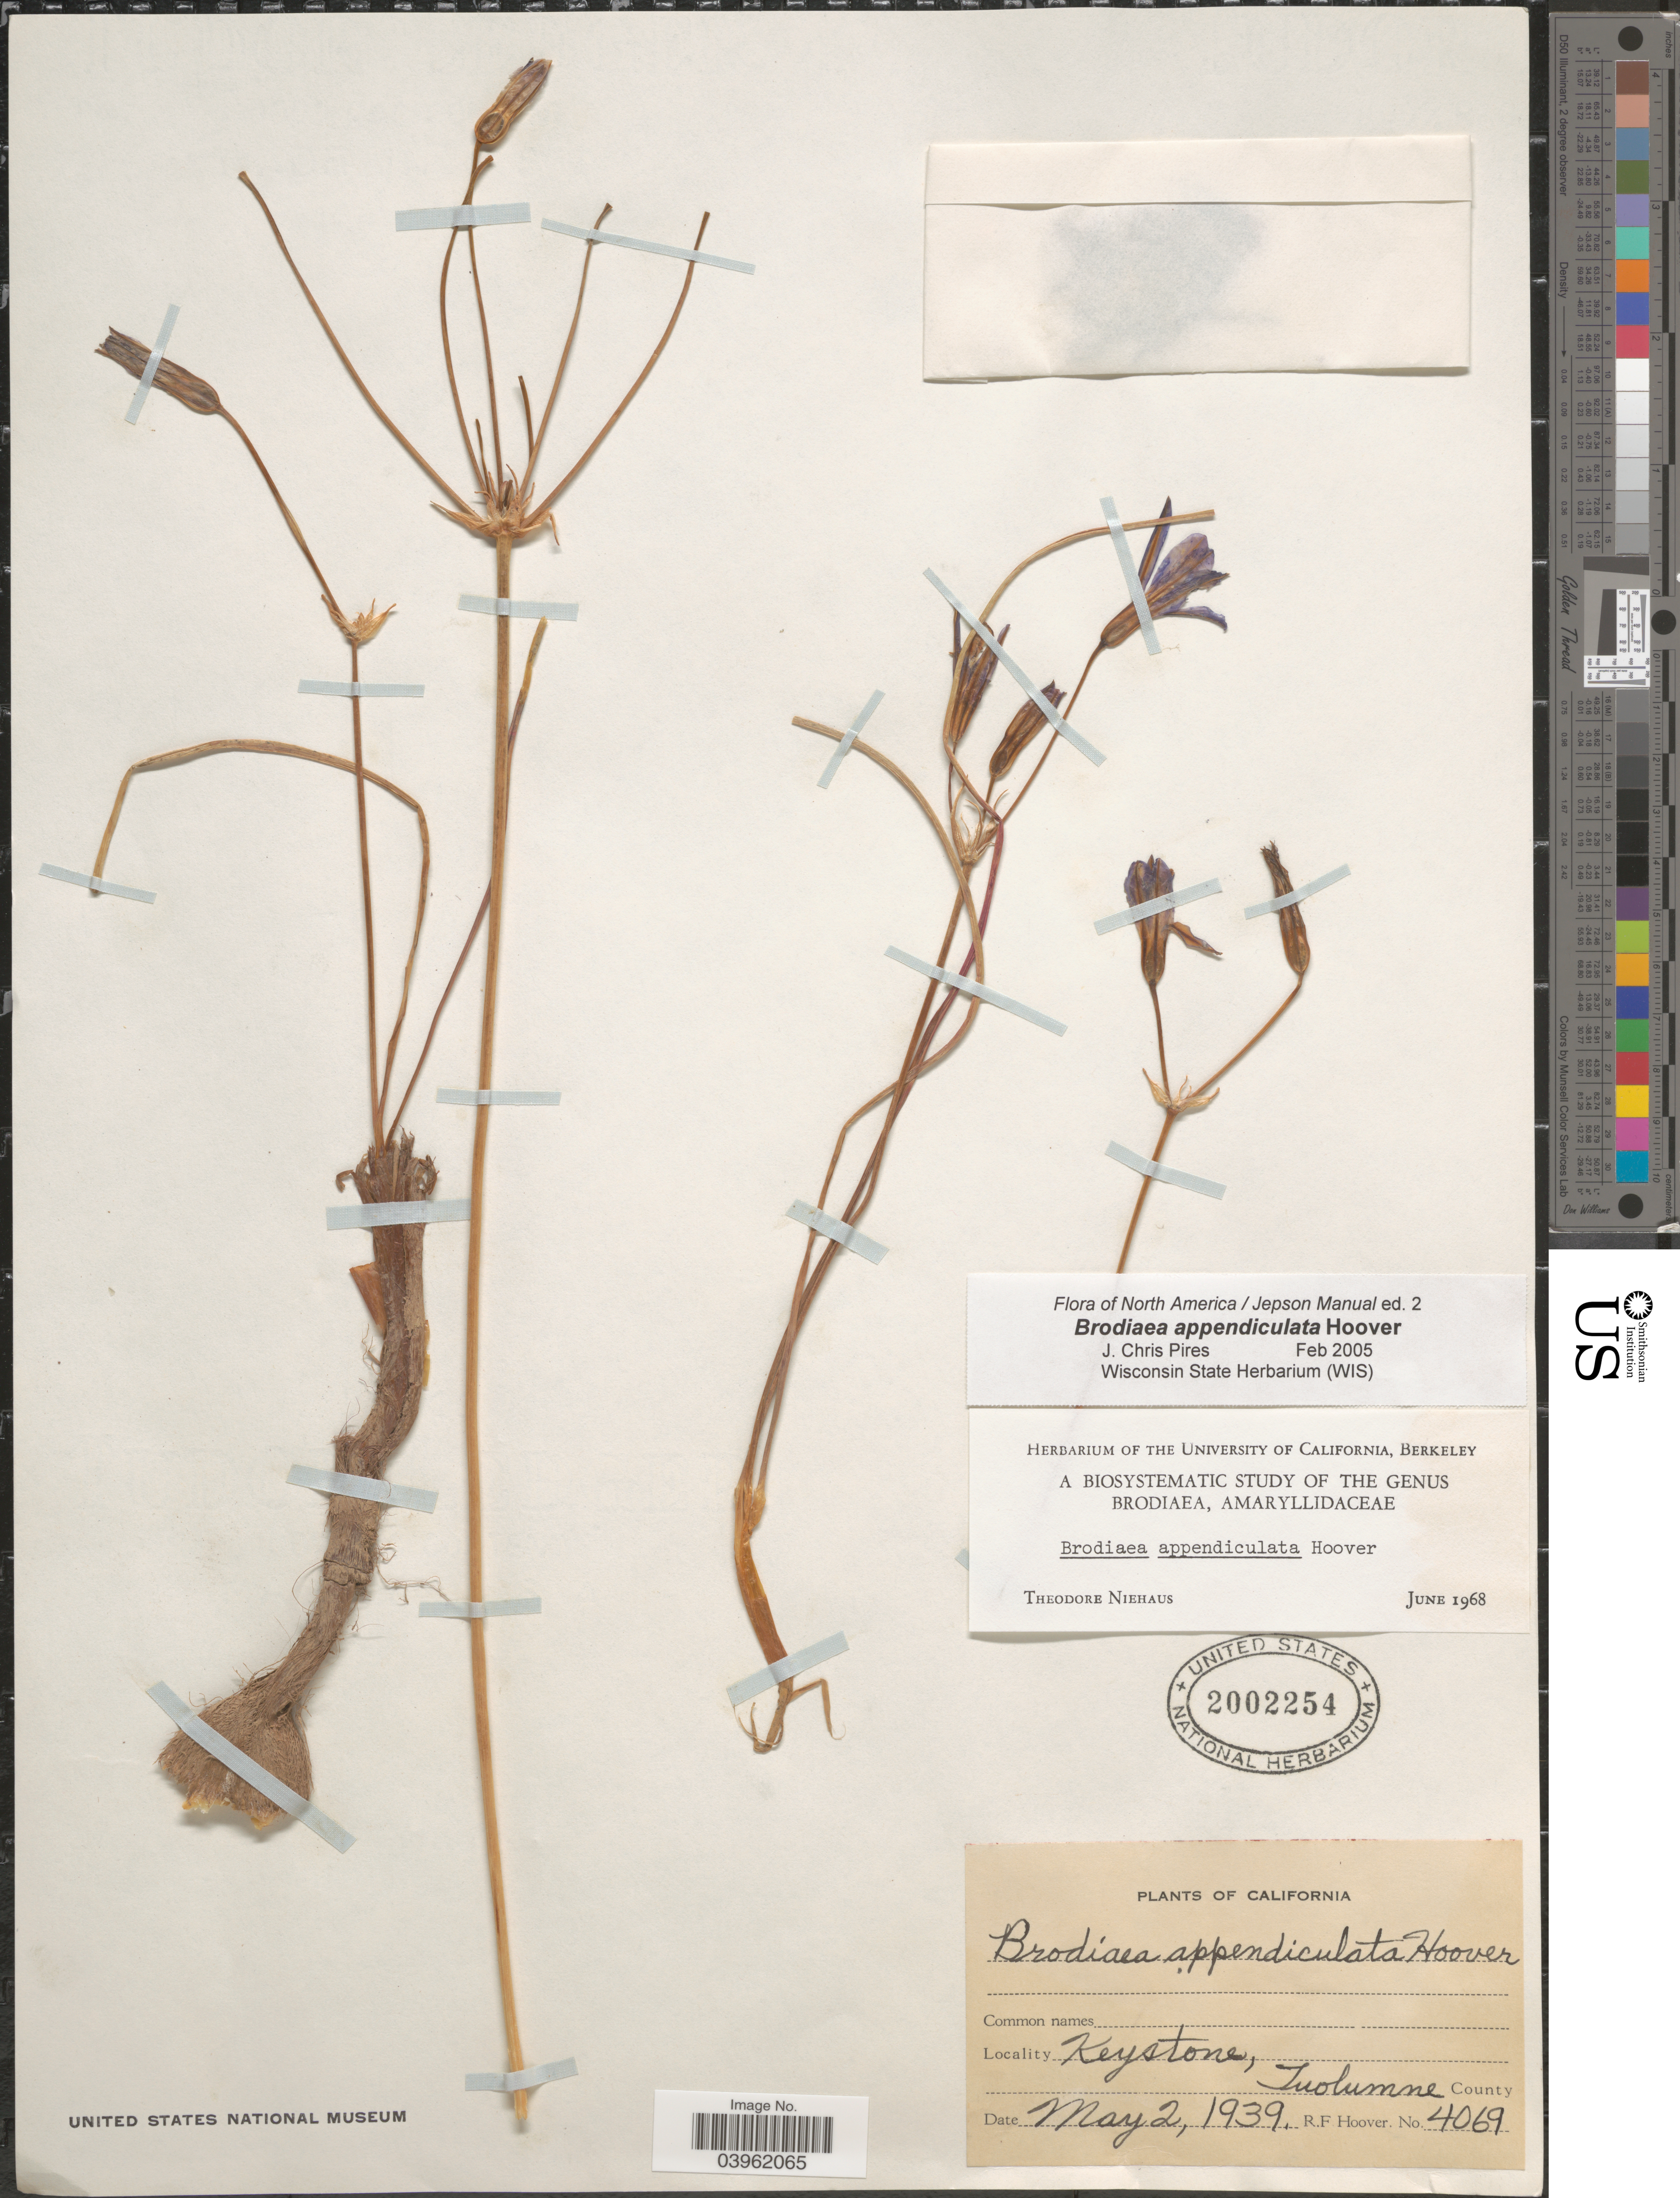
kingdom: Plantae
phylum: Tracheophyta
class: Liliopsida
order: Asparagales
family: Asparagaceae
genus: Brodiaea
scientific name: Brodiaea appendiculata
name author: Hoover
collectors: R. F. Hoover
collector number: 4069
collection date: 1939-05-02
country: United States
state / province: California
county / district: Tuolumne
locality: Keystone, Tuolumne County.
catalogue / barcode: US 2002254